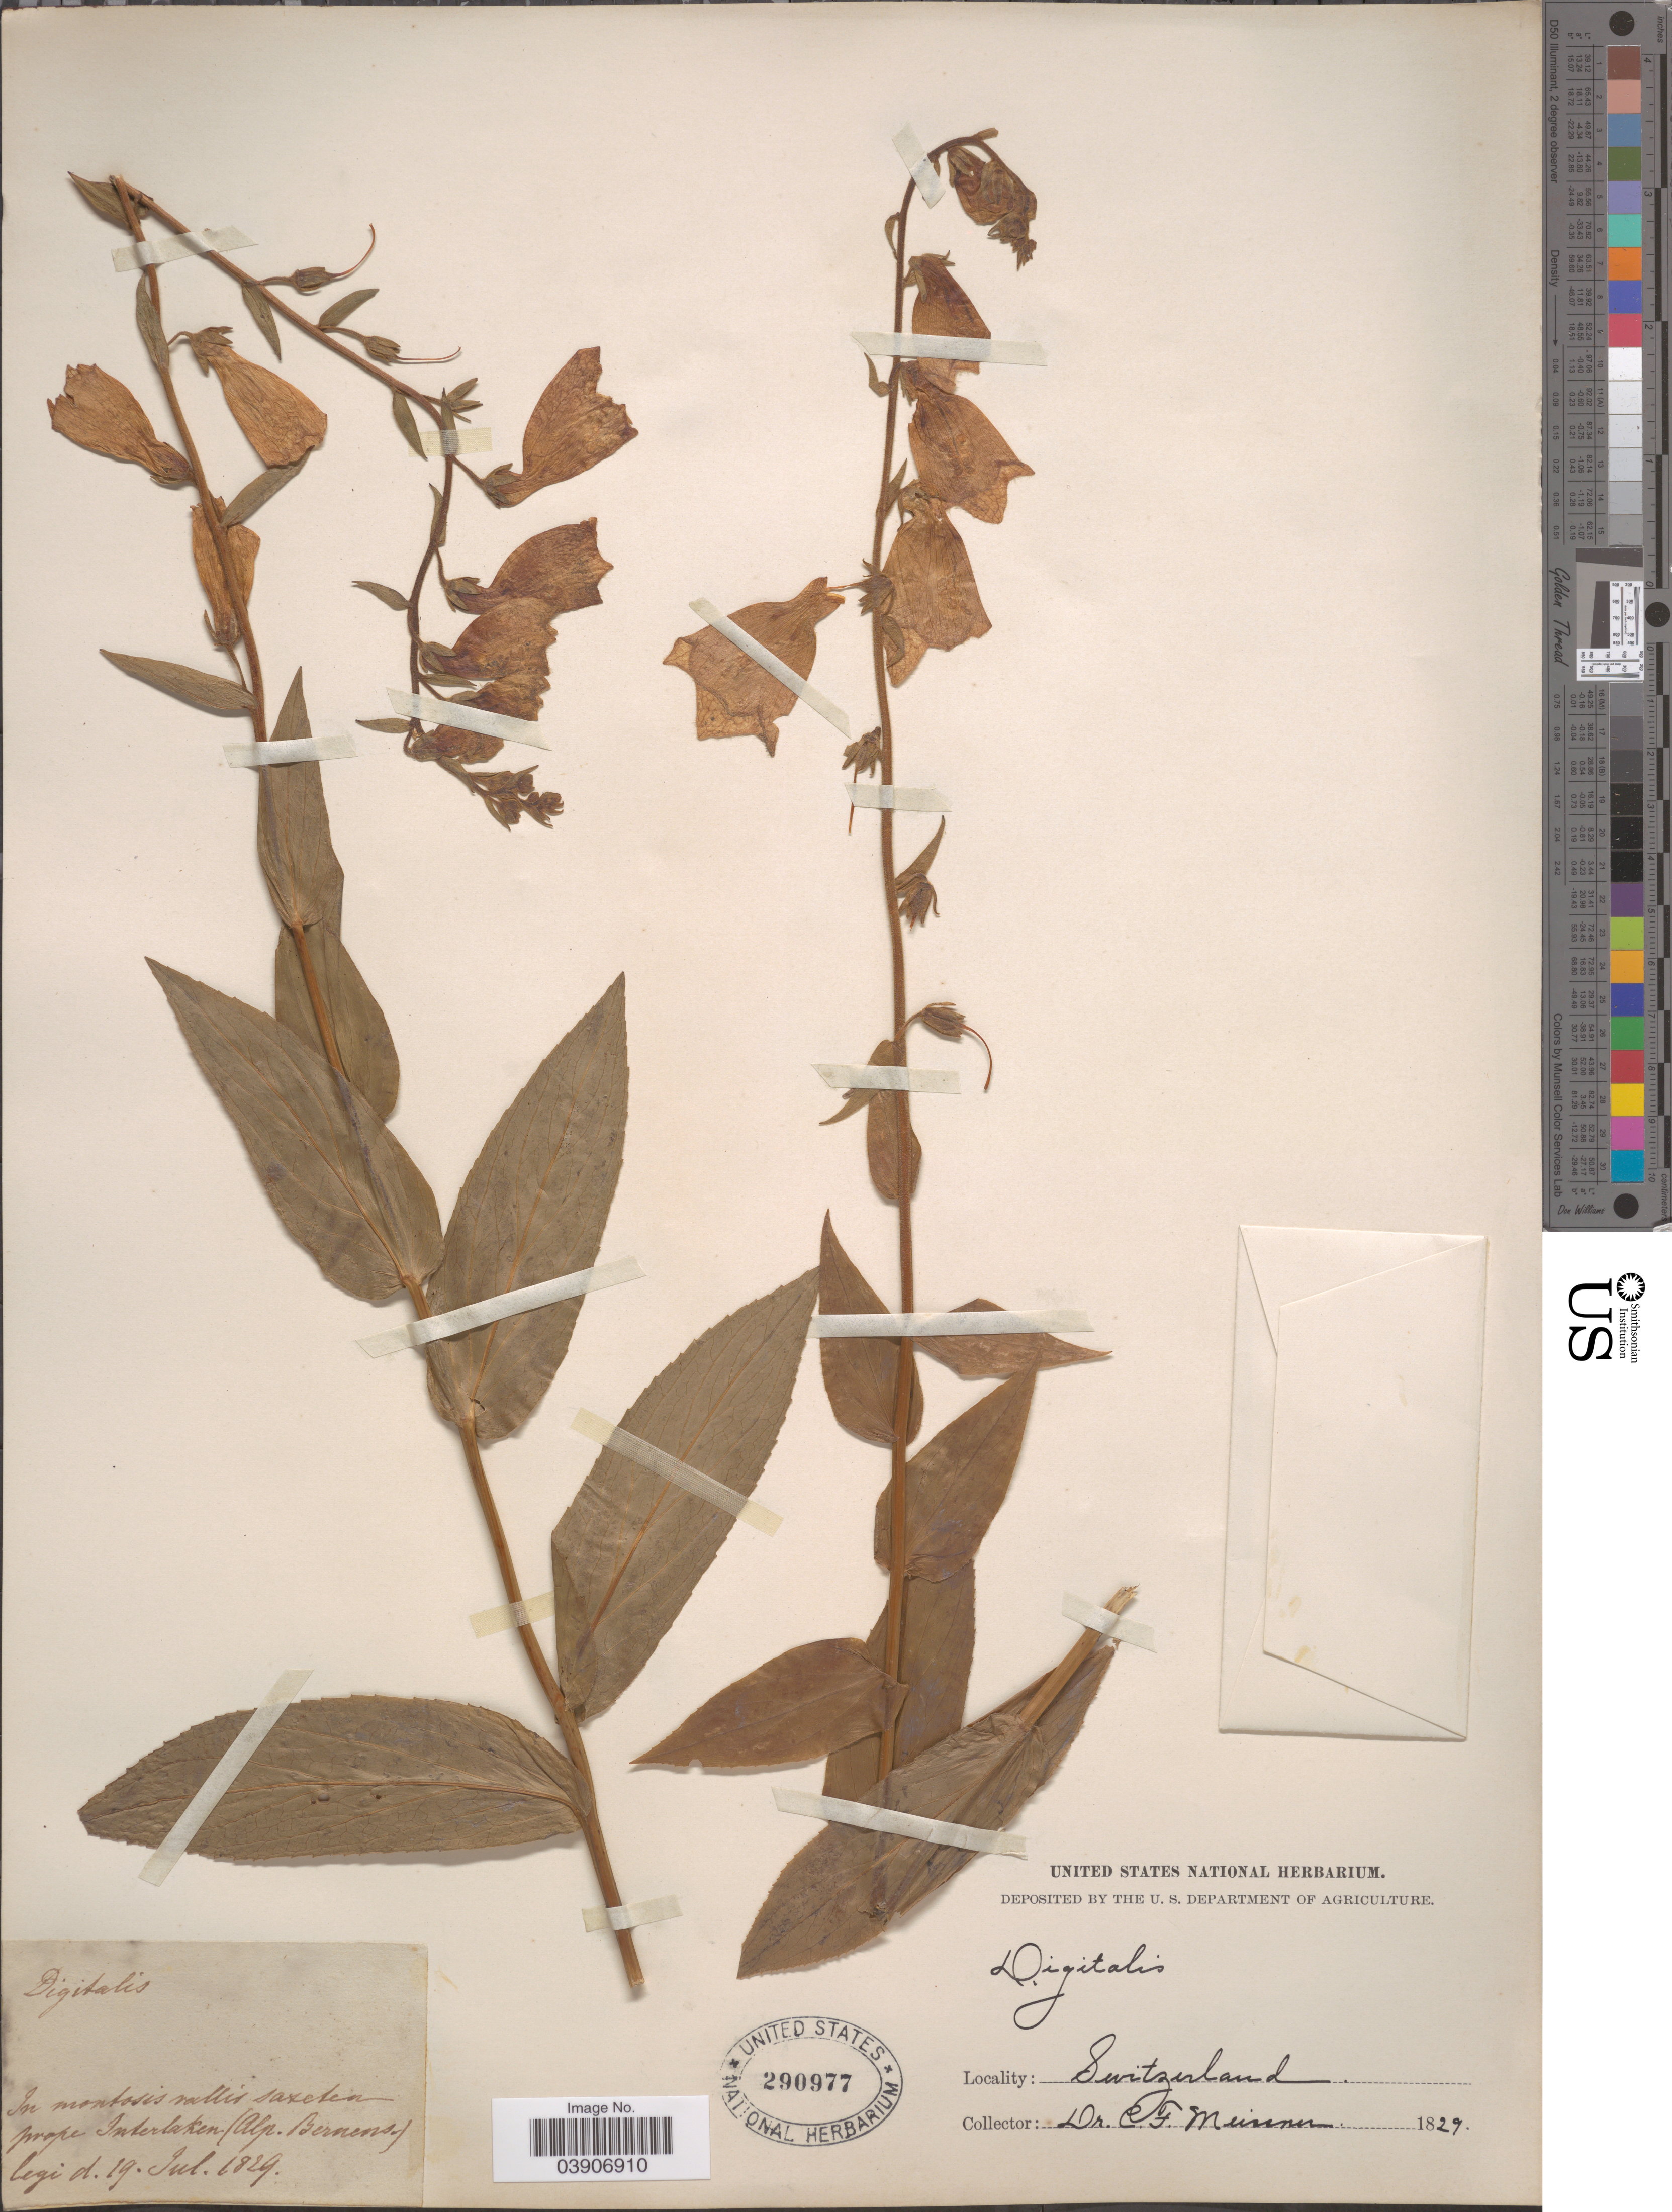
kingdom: Plantae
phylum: Tracheophyta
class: Magnoliopsida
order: Lamiales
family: Plantaginaceae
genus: Digitalis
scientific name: Digitalis sp.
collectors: C. F. W. Meissner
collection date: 1829-07-19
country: Switzerland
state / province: Bern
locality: In montosis vallis saxeton prope Interlaken. (Alp. Bernense).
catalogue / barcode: US 290977